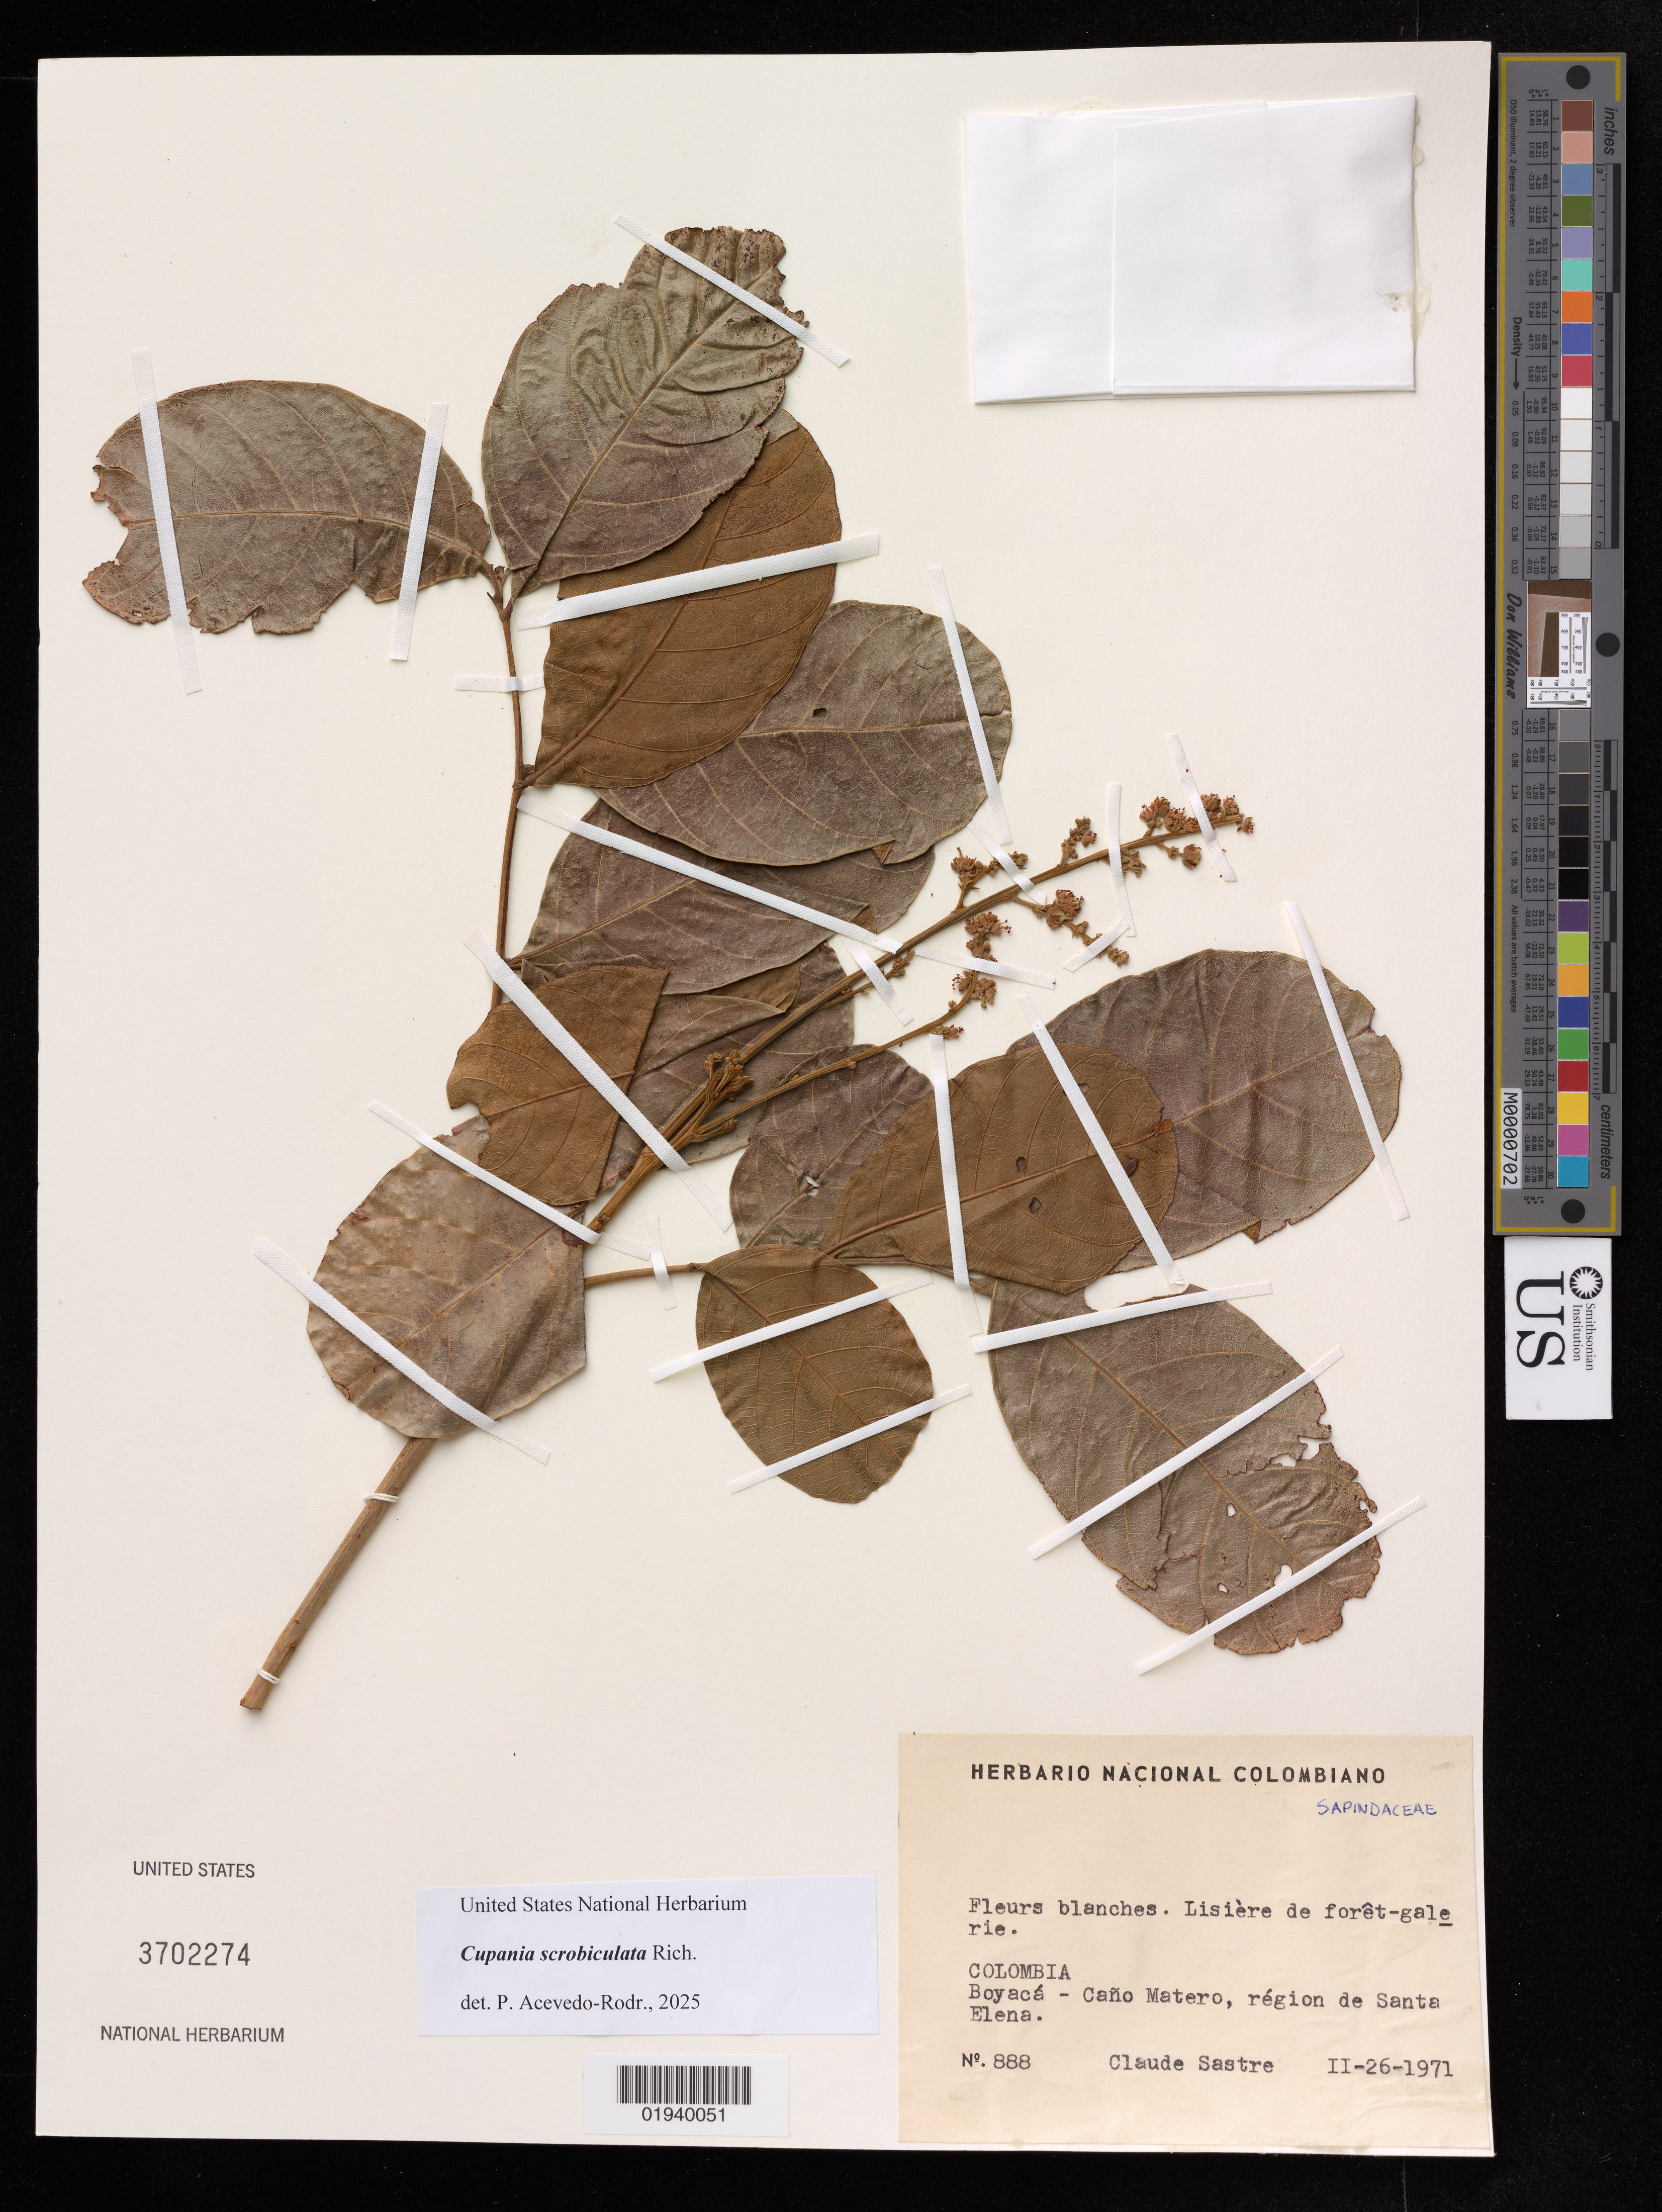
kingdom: Plantae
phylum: Tracheophyta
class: Magnoliopsida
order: Sapindales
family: Sapindaceae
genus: Cupania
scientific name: Cupania scrobiculata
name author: Rich.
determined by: Acevedo-Rodriguez, P., (US), Smithsonian Institution - National Museum of Natural History (UNITED STATES)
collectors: C. H. L. Sastre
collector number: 888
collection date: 1971-02-26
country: Colombia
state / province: Boyacá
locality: Caño Matero, région de Santa Elena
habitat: Lisière de forêt de Santa Elena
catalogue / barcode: US 3702274